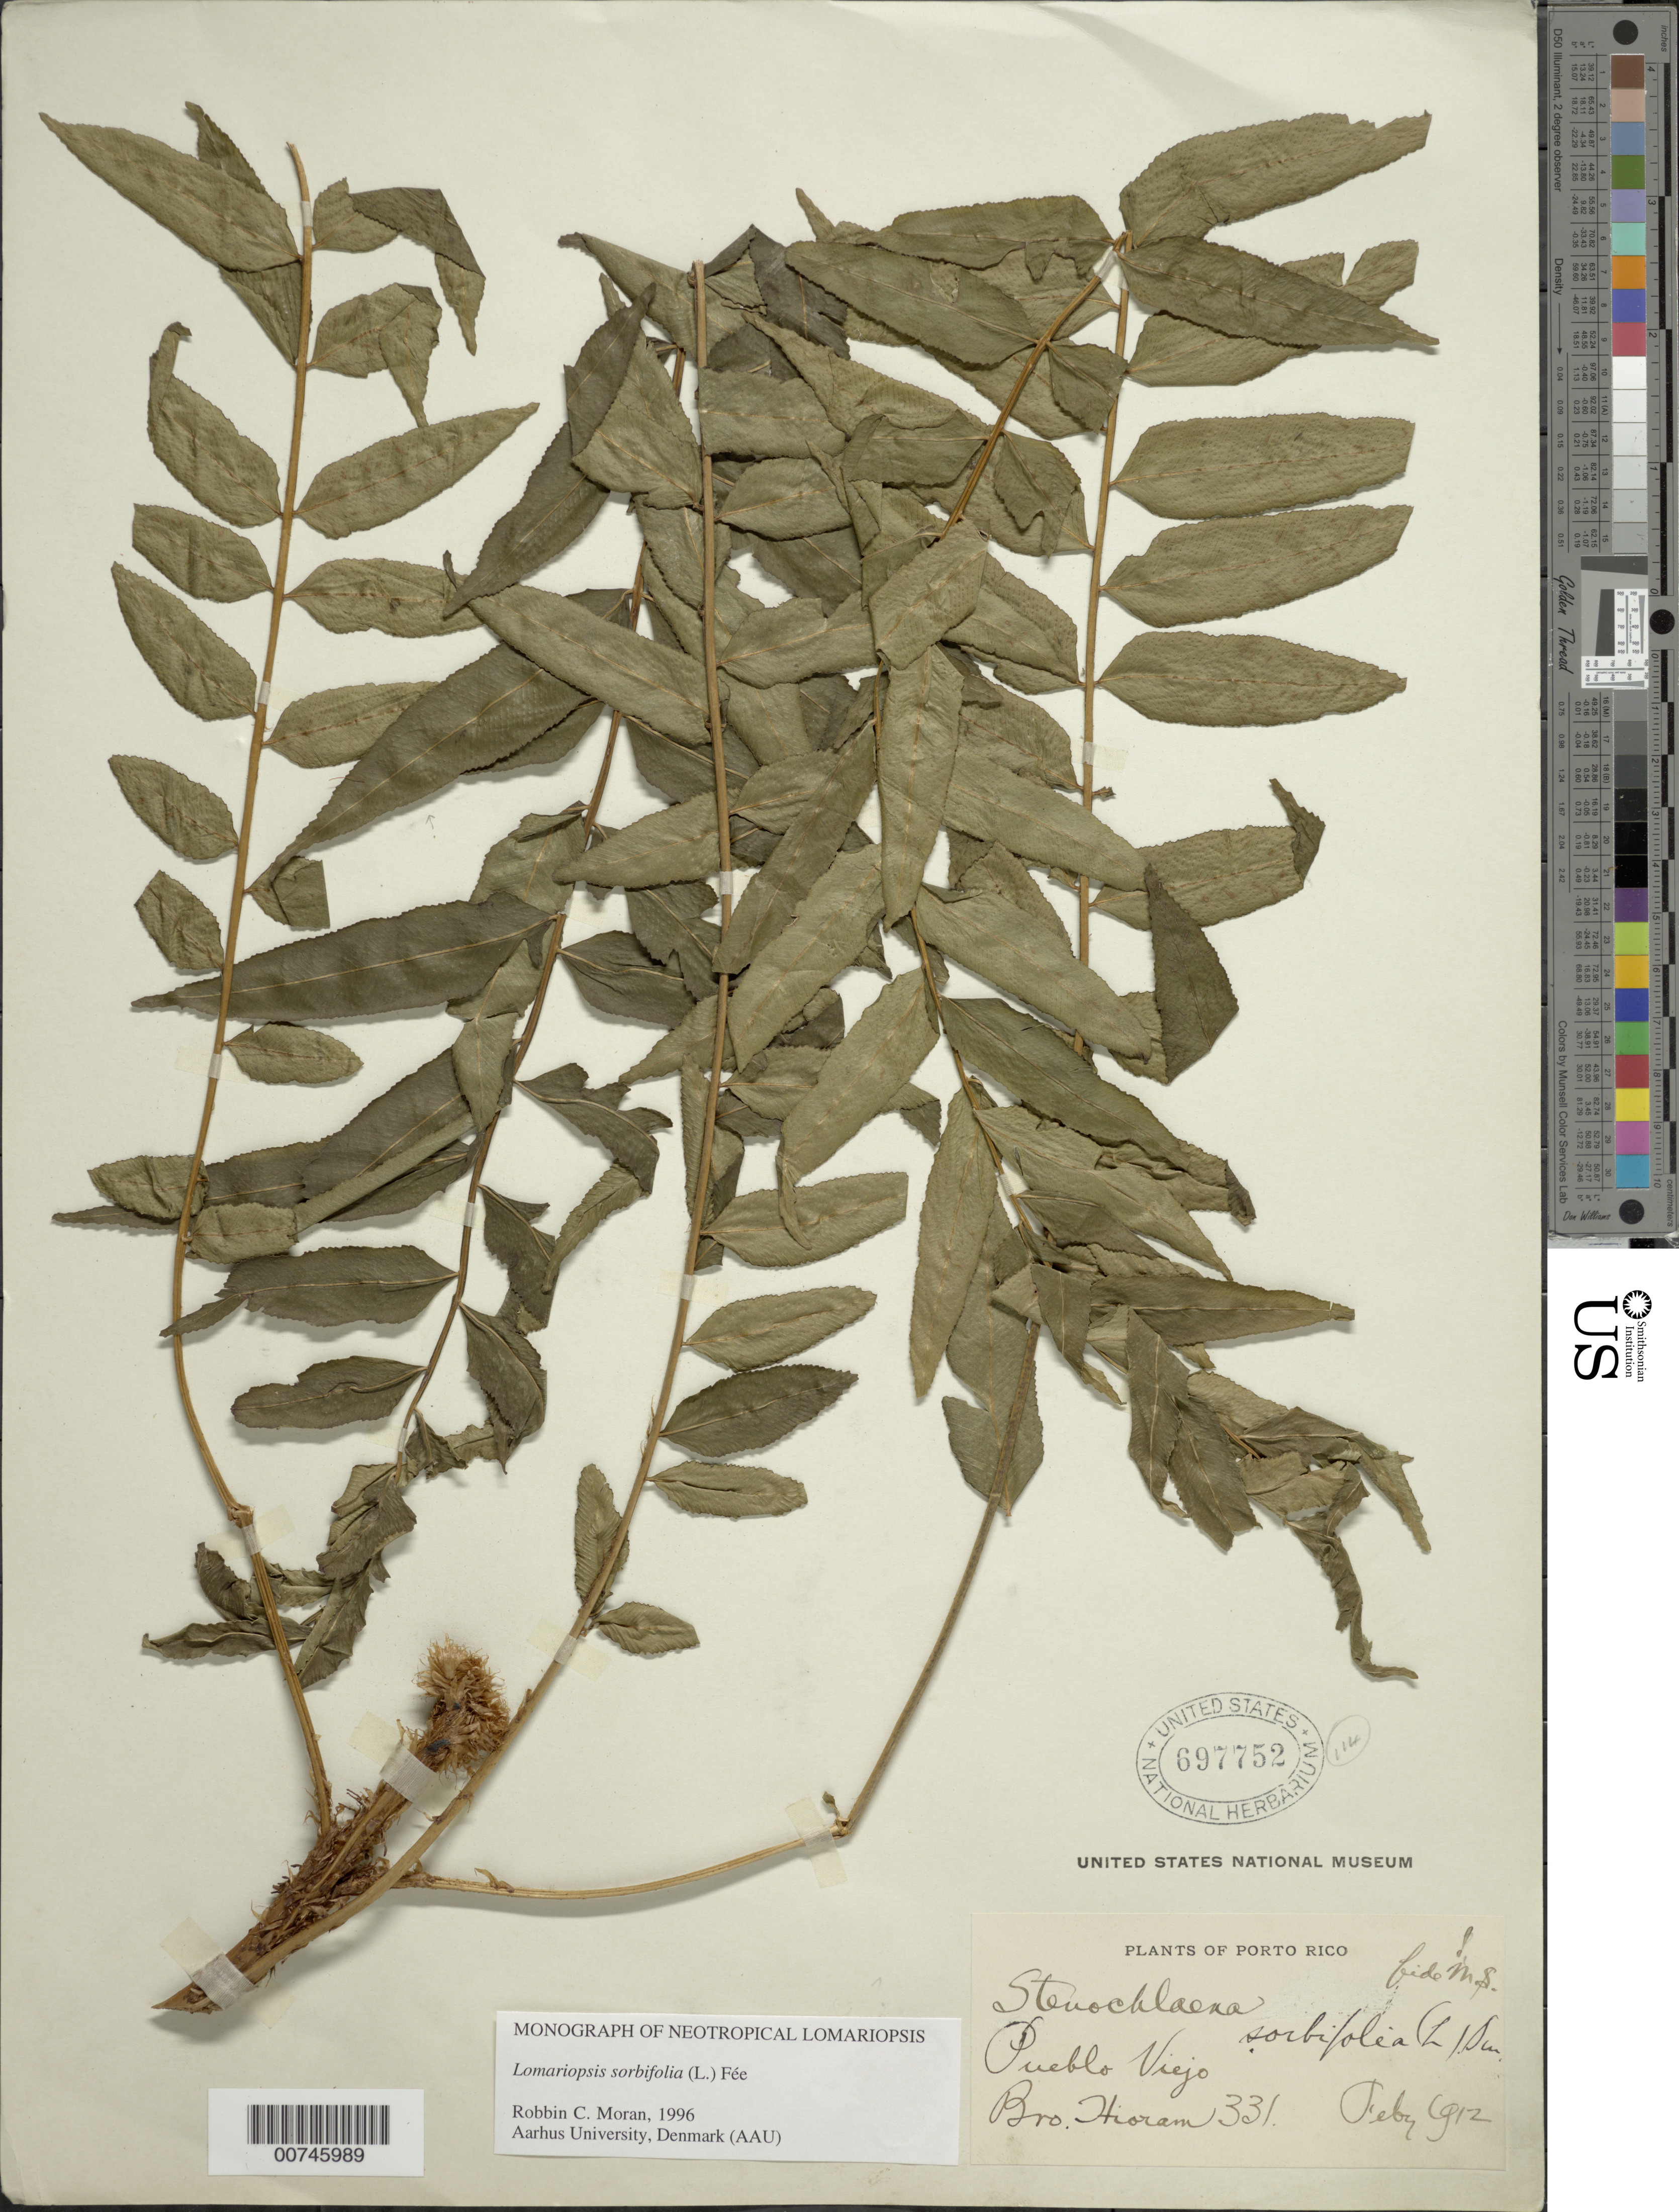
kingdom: Plantae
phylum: Tracheophyta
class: Polypodiopsida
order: Polypodiales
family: Lomariopsidaceae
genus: Lomariopsis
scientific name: Lomariopsis sorbifolia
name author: (L.) Fée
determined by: Moran, R. C.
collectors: Bro. Hioram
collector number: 331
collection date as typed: Feb 1912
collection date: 1912-02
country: Puerto Rico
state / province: Guaynabo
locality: Pueblo Viejo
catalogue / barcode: US 697752